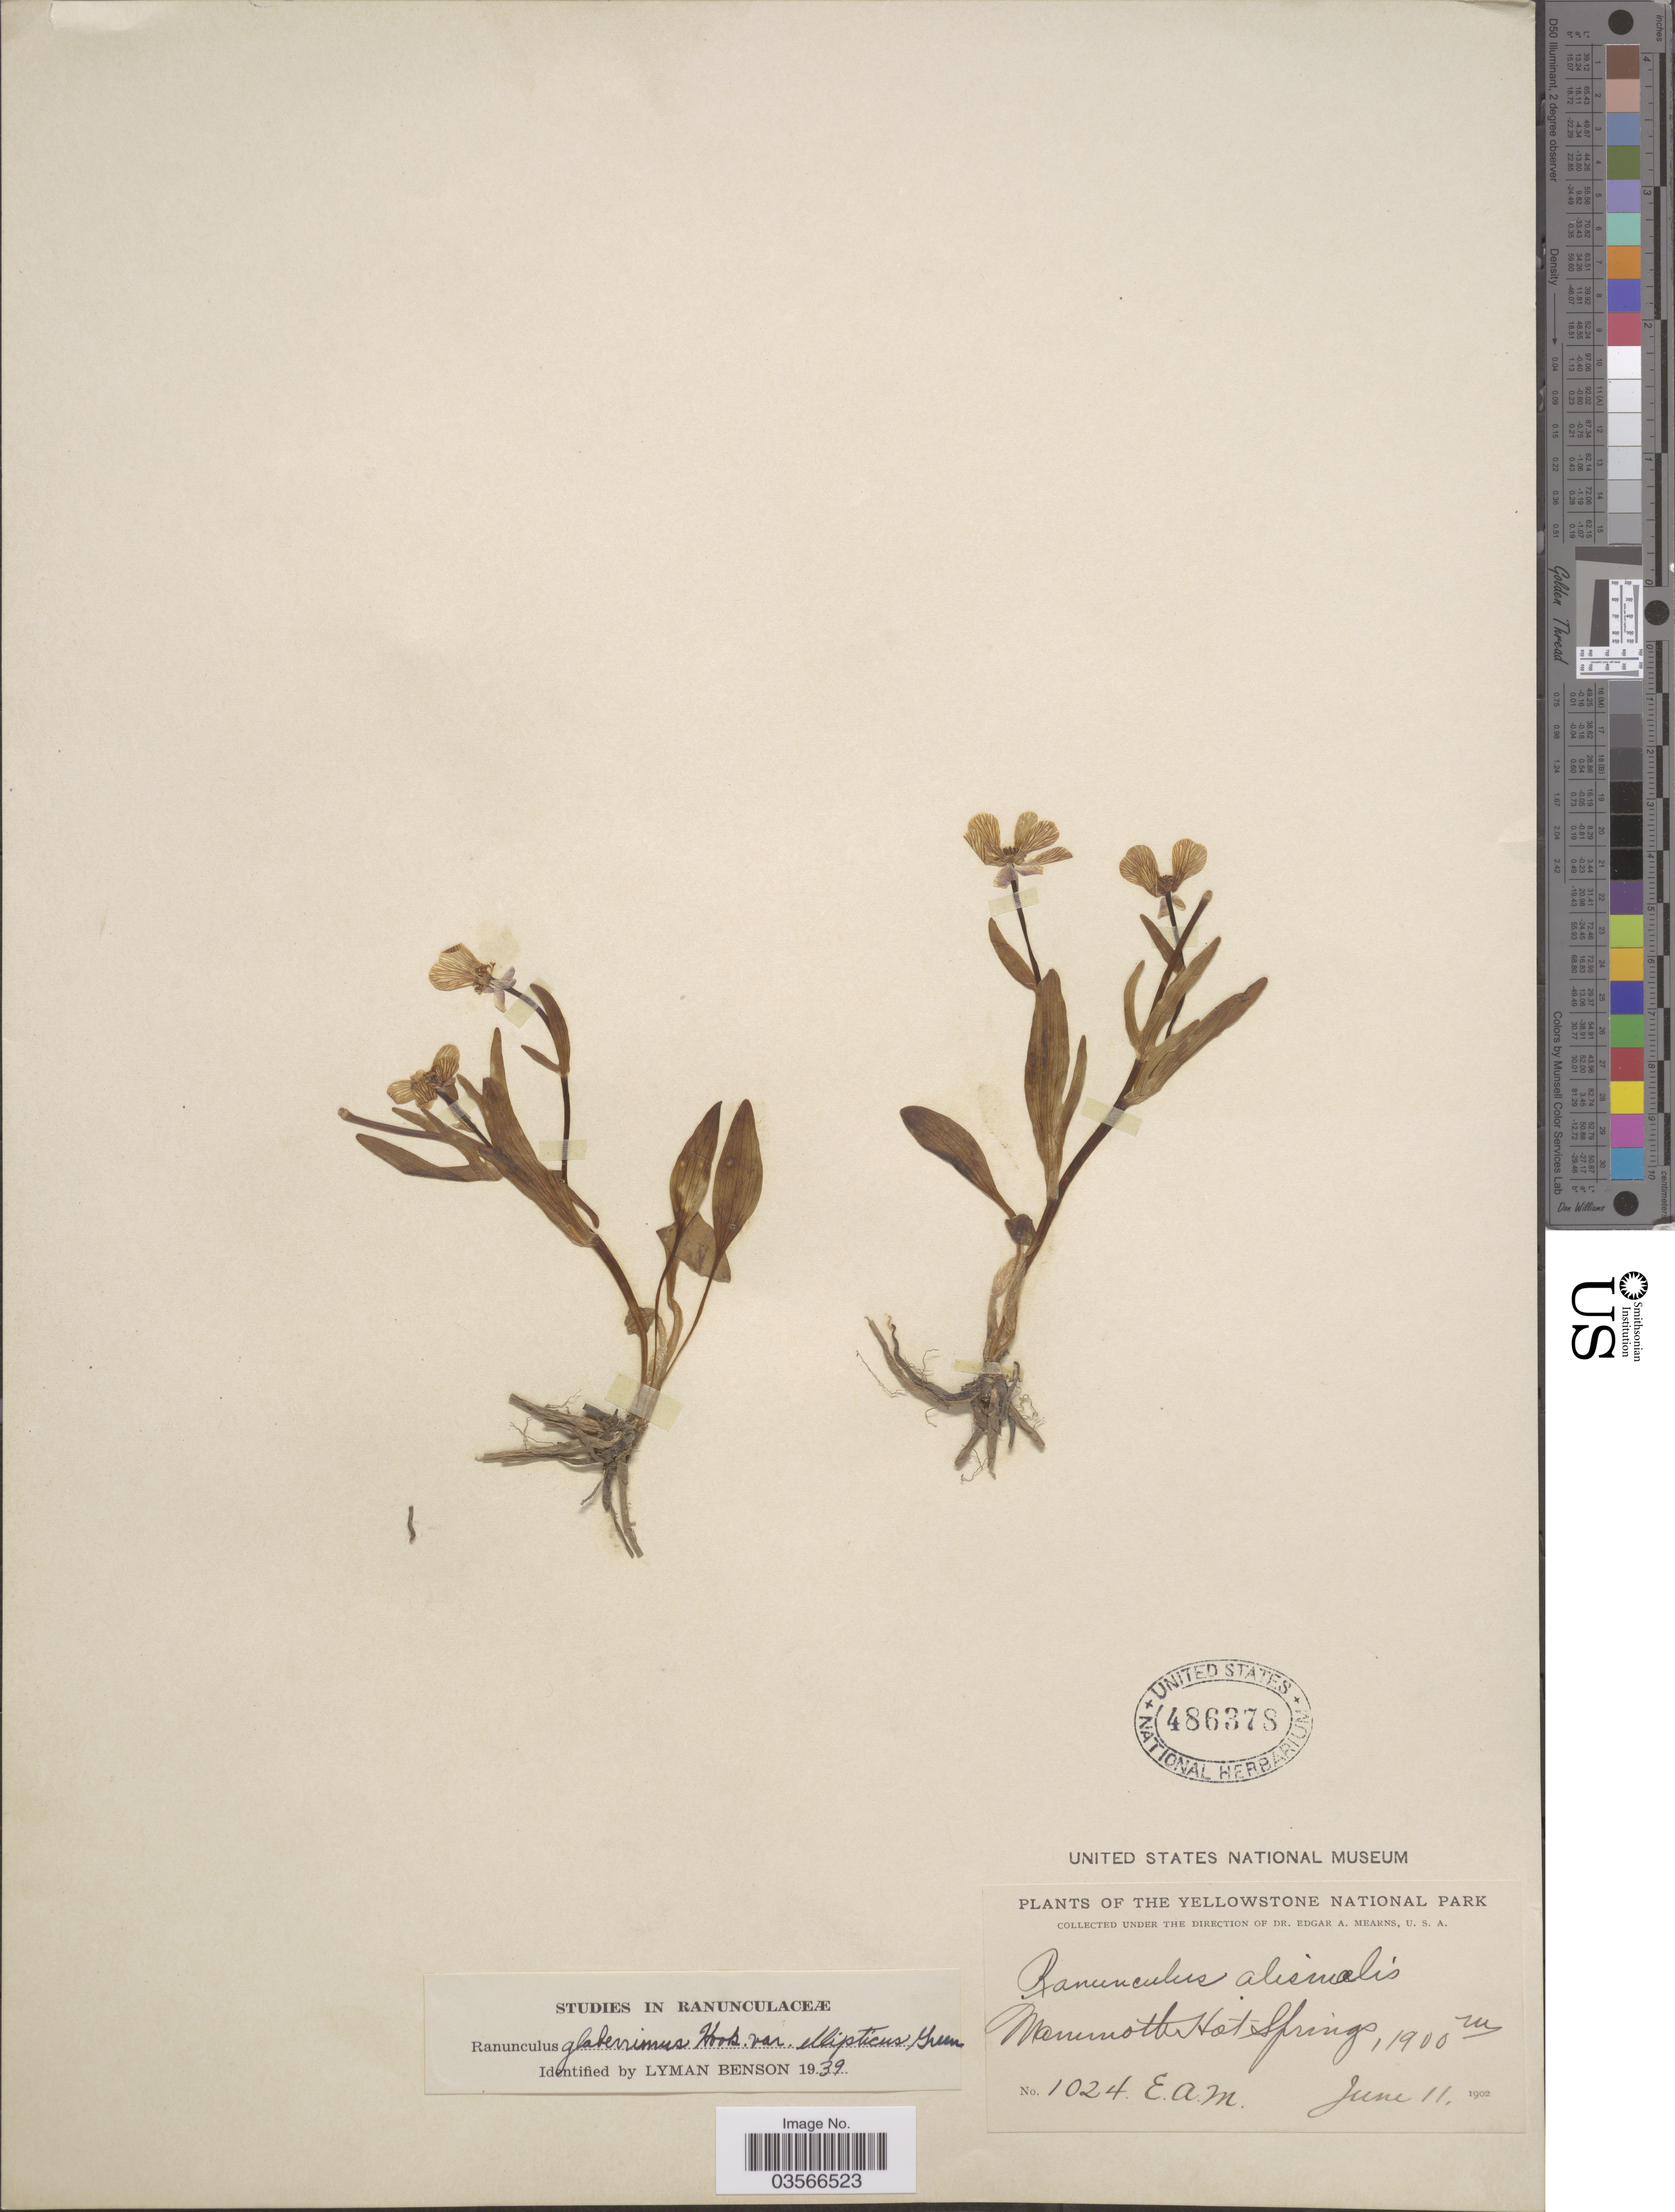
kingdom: Plantae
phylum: Tracheophyta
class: Magnoliopsida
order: Ranunculales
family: Ranunculaceae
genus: Ranunculus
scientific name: Ranunculus glaberrimus var. ellipticus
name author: (Greene) Greene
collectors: E. A. Mearns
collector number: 1024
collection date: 1902-06-11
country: United States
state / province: Wyoming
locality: The Yellowstone National Park, Mammoth Hot Springs.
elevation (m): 1900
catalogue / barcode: US 486378